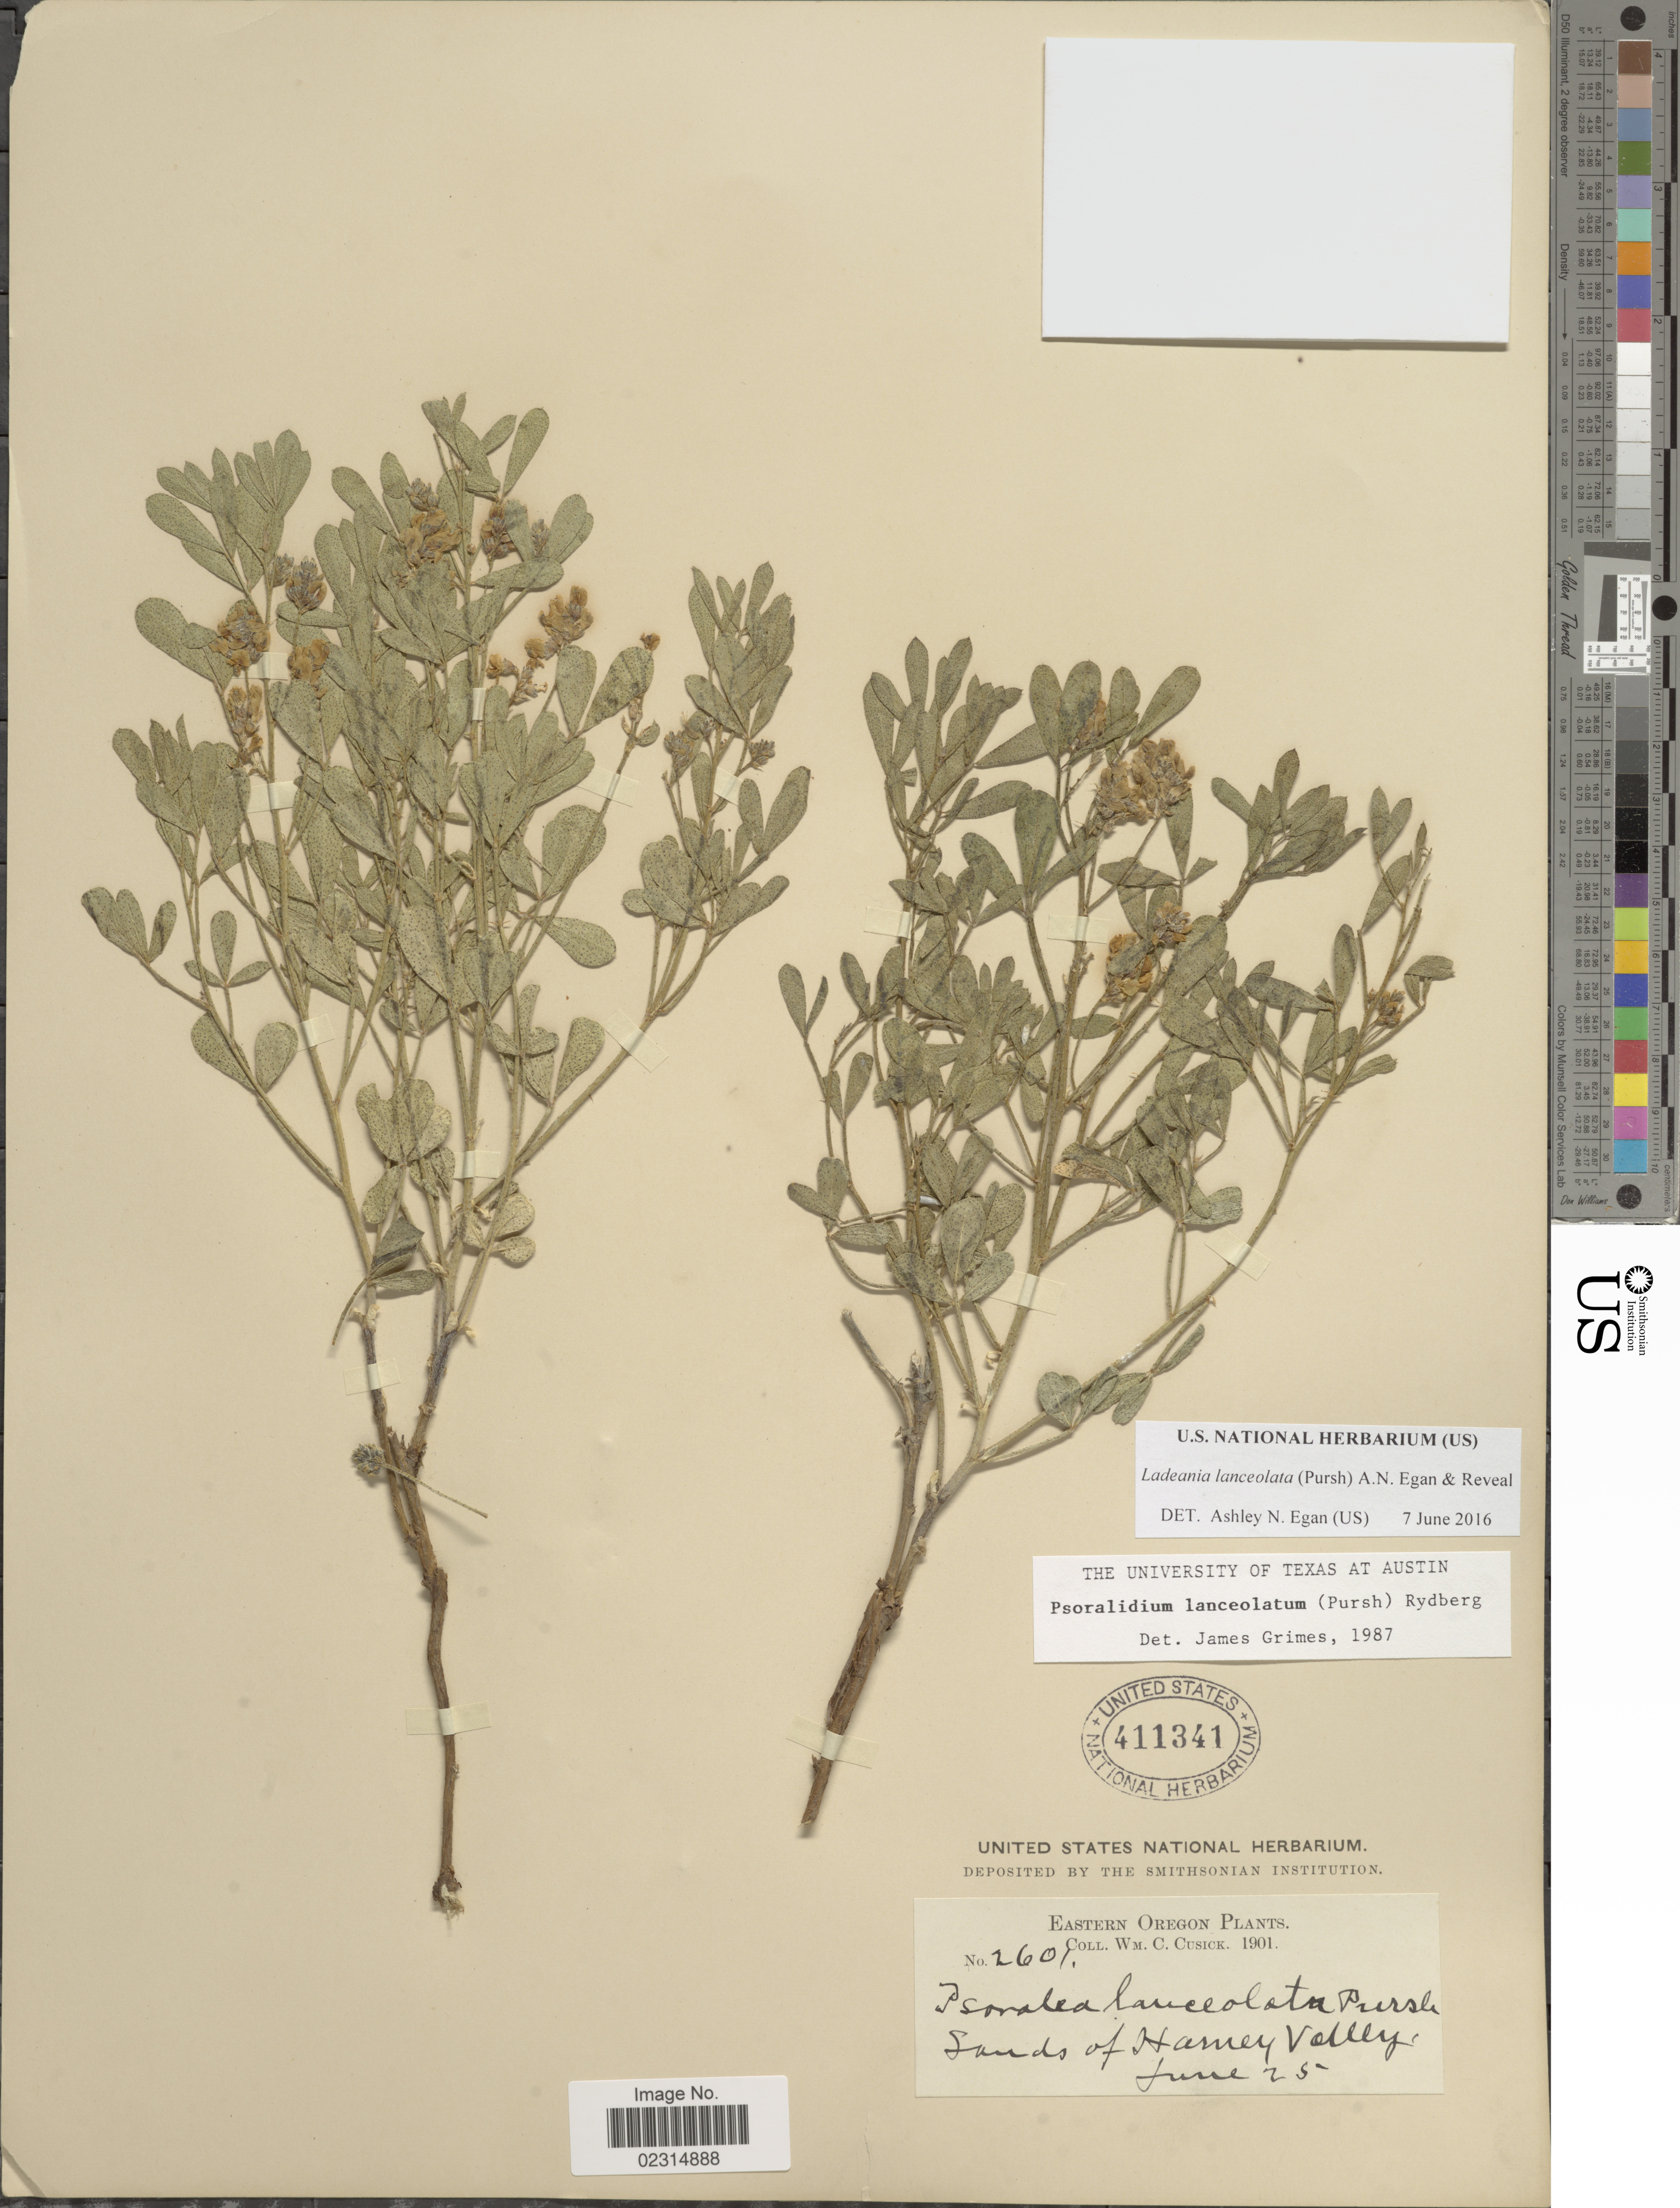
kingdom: Plantae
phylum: Tracheophyta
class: Magnoliopsida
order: Fabales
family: Fabaceae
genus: Ladeania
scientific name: Ladeania lanceolata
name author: (Pursh) A.N. Egan & Reveal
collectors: W. C. Cusick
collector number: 2601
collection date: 1901-06-25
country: United States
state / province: Oregon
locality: Eastern Oregon, Sands of Harney Valley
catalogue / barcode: US 411341